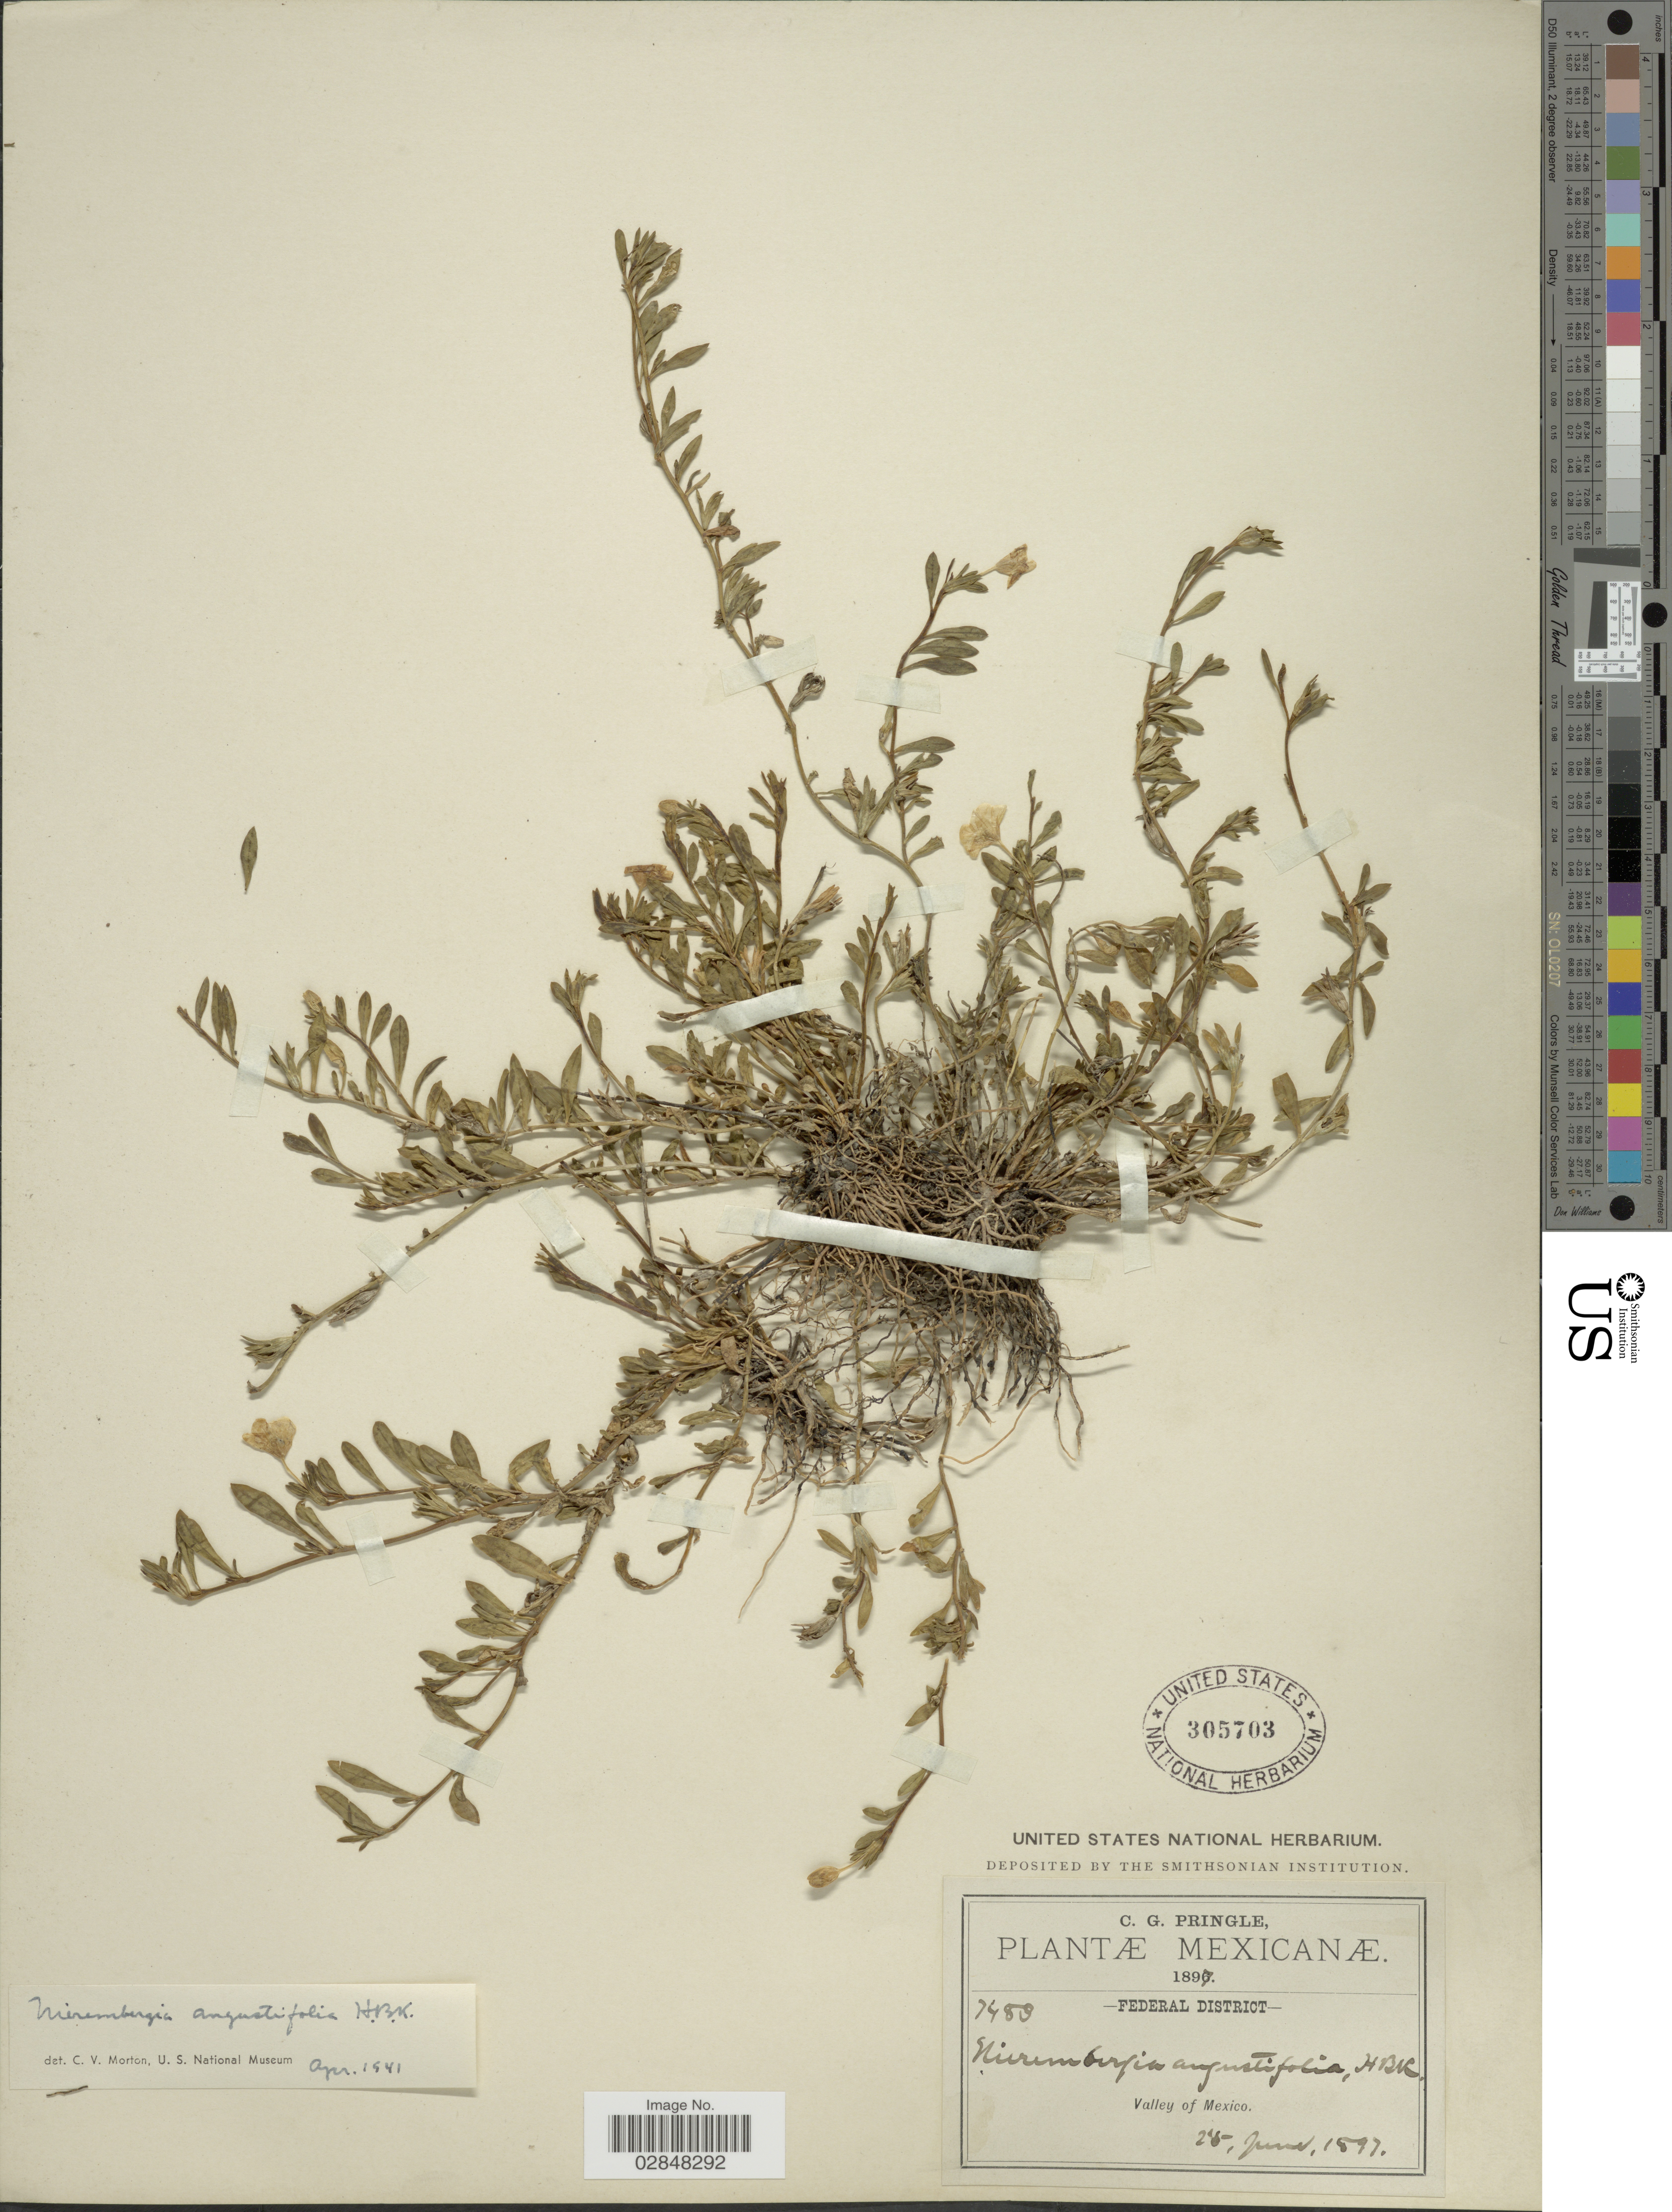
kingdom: Plantae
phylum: Tracheophyta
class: Magnoliopsida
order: Solanales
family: Solanaceae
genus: Nierembergia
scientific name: Nierembergia angustifolia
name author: Kunth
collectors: C. G. Pringle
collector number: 7489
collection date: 1897-06-28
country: Mexico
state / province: Distrito Federal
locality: Federal District. Valley of Mexico.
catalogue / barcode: US 305703